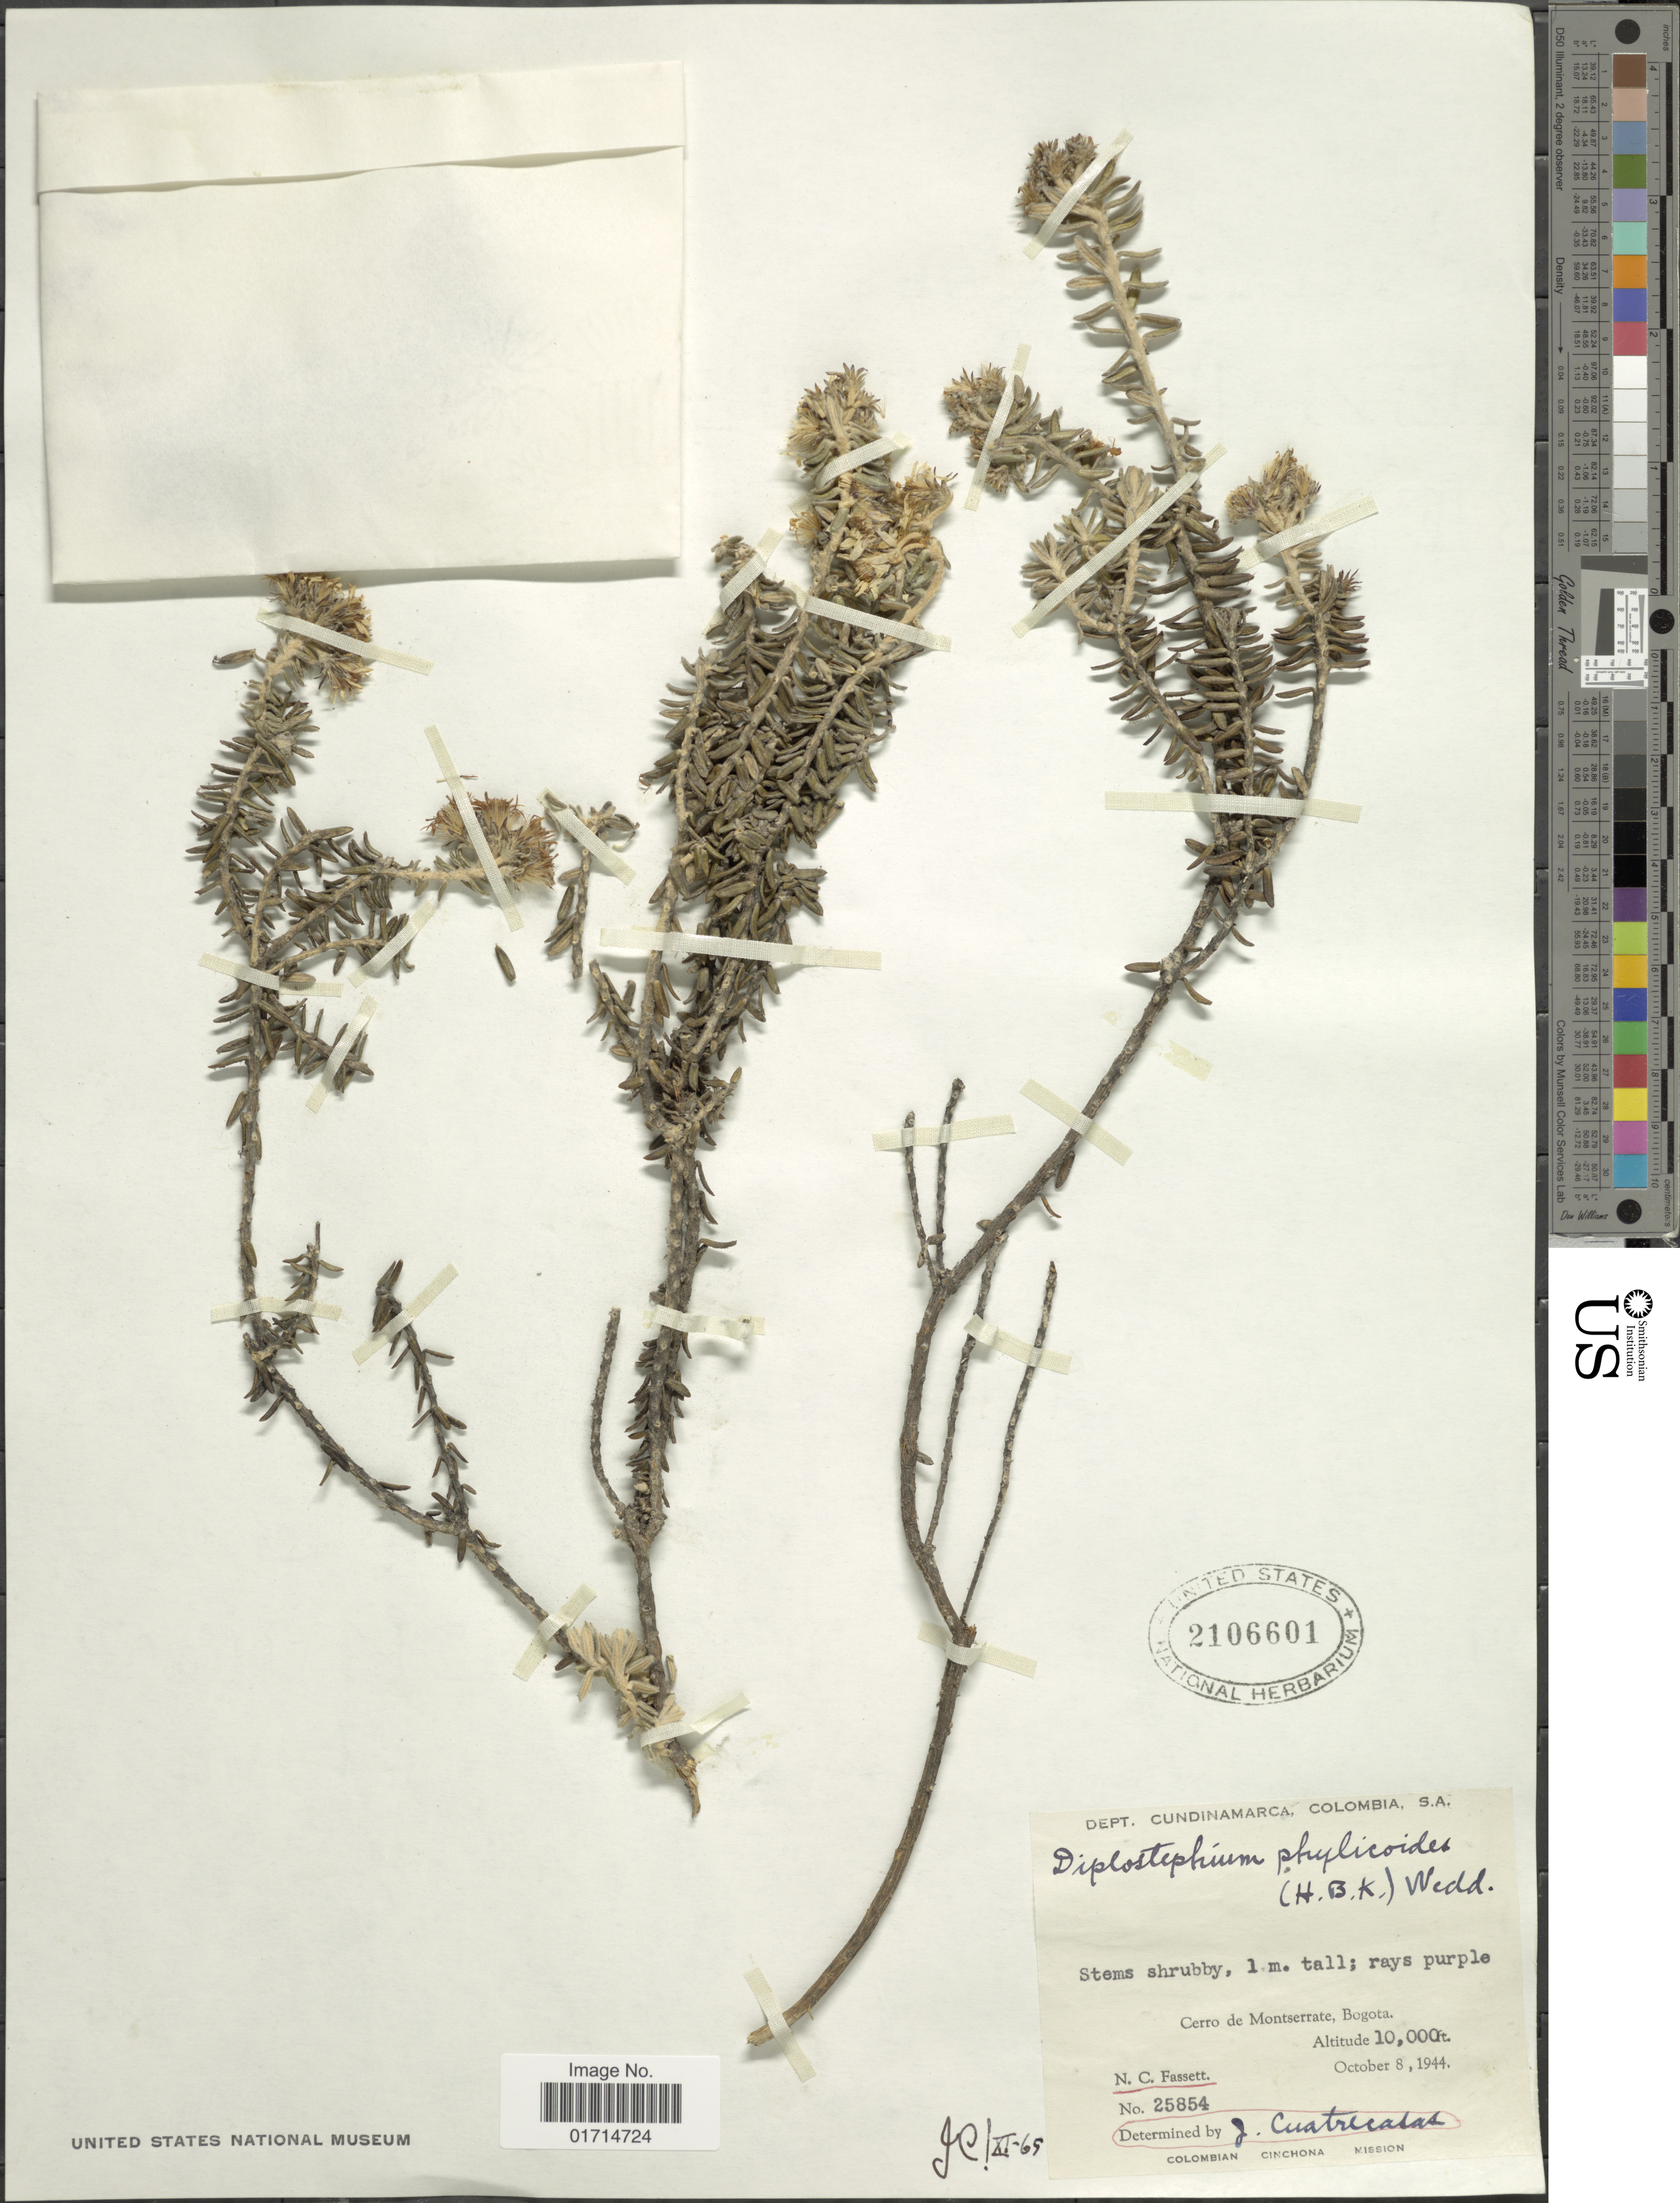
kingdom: Plantae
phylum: Tracheophyta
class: Magnoliopsida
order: Asterales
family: Asteraceae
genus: Diplostephium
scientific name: Diplostephium phylicoides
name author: (Kunth) Wedd.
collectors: N. C. Fassett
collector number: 25854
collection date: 1944-10-08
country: Colombia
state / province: Cundinamarca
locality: Cerro de Montserrate, Bogota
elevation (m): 3048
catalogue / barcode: US 2106601